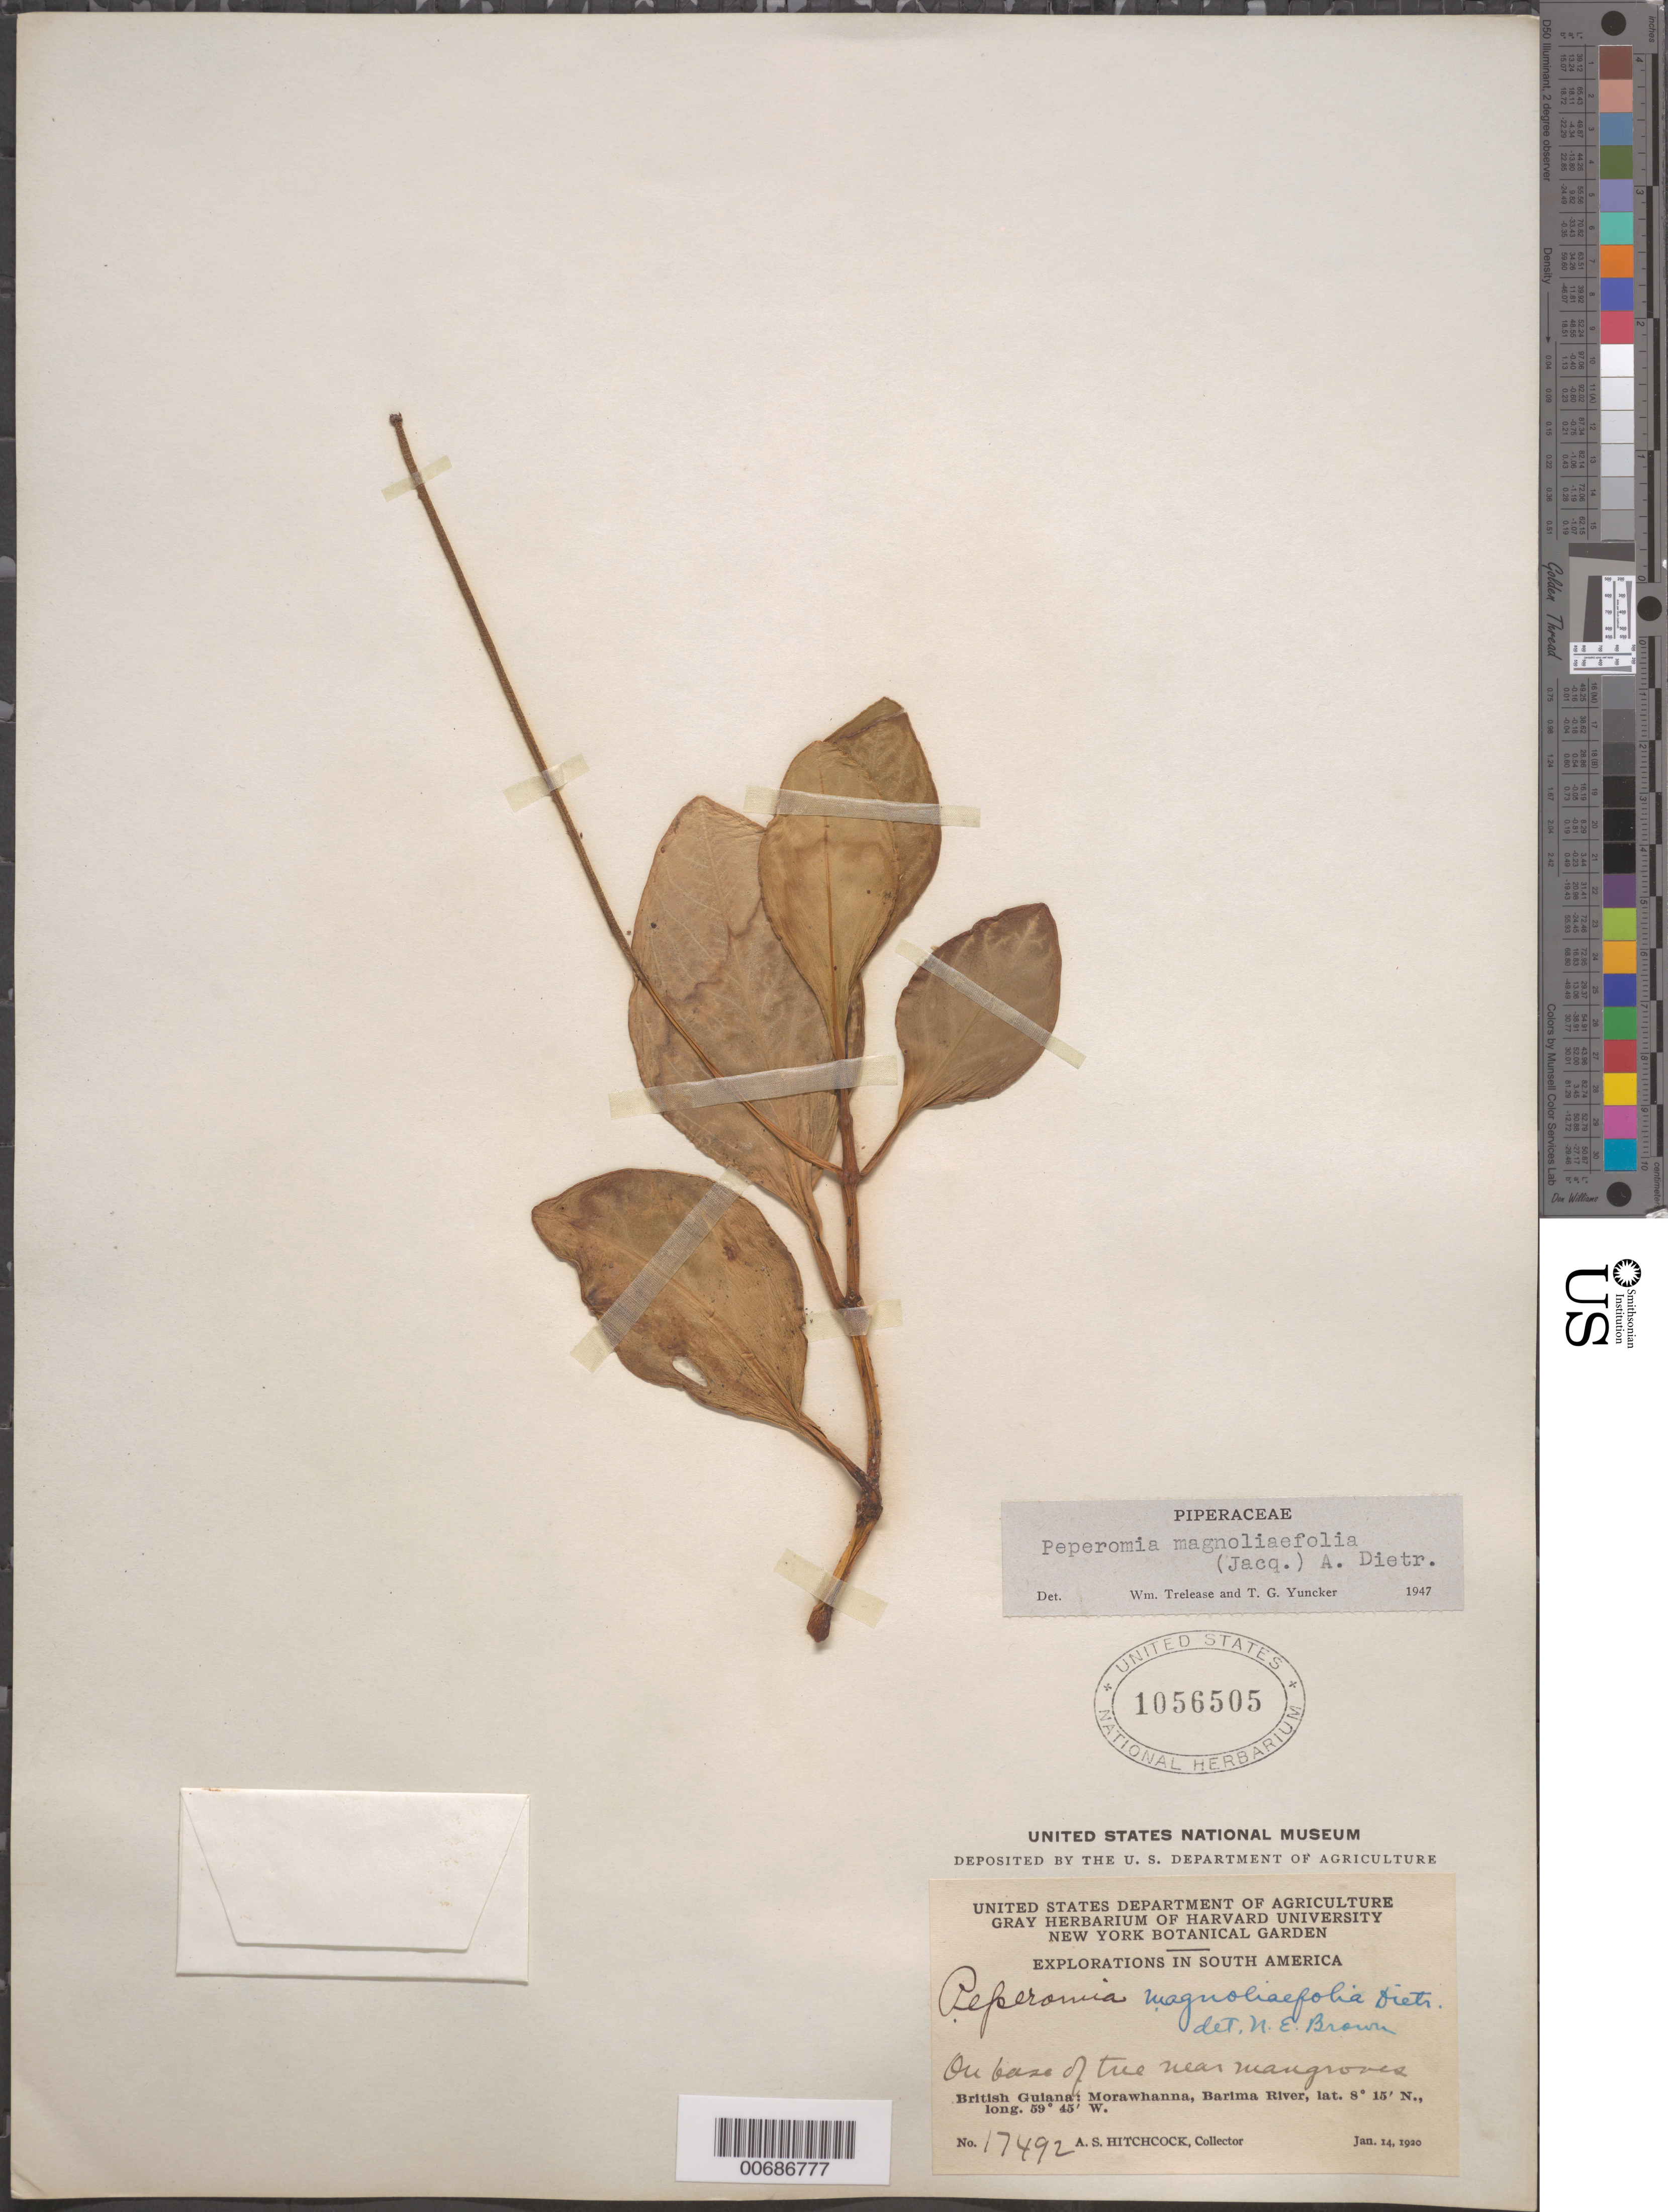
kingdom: Plantae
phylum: Tracheophyta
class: Magnoliopsida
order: Piperales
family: Piperaceae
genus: Peperomia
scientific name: Peperomia magnoliifolia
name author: (Jacq.) A. Dietr.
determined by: Trelease, W.; Yuncker, T. G.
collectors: A. S. Hitchcock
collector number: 17492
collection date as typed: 14-Jan-20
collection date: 1920-01-14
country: Guyana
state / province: Barima-Waini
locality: Morawhanna, vic., Barima R.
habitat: Base of tree near mangroves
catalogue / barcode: US 1056505